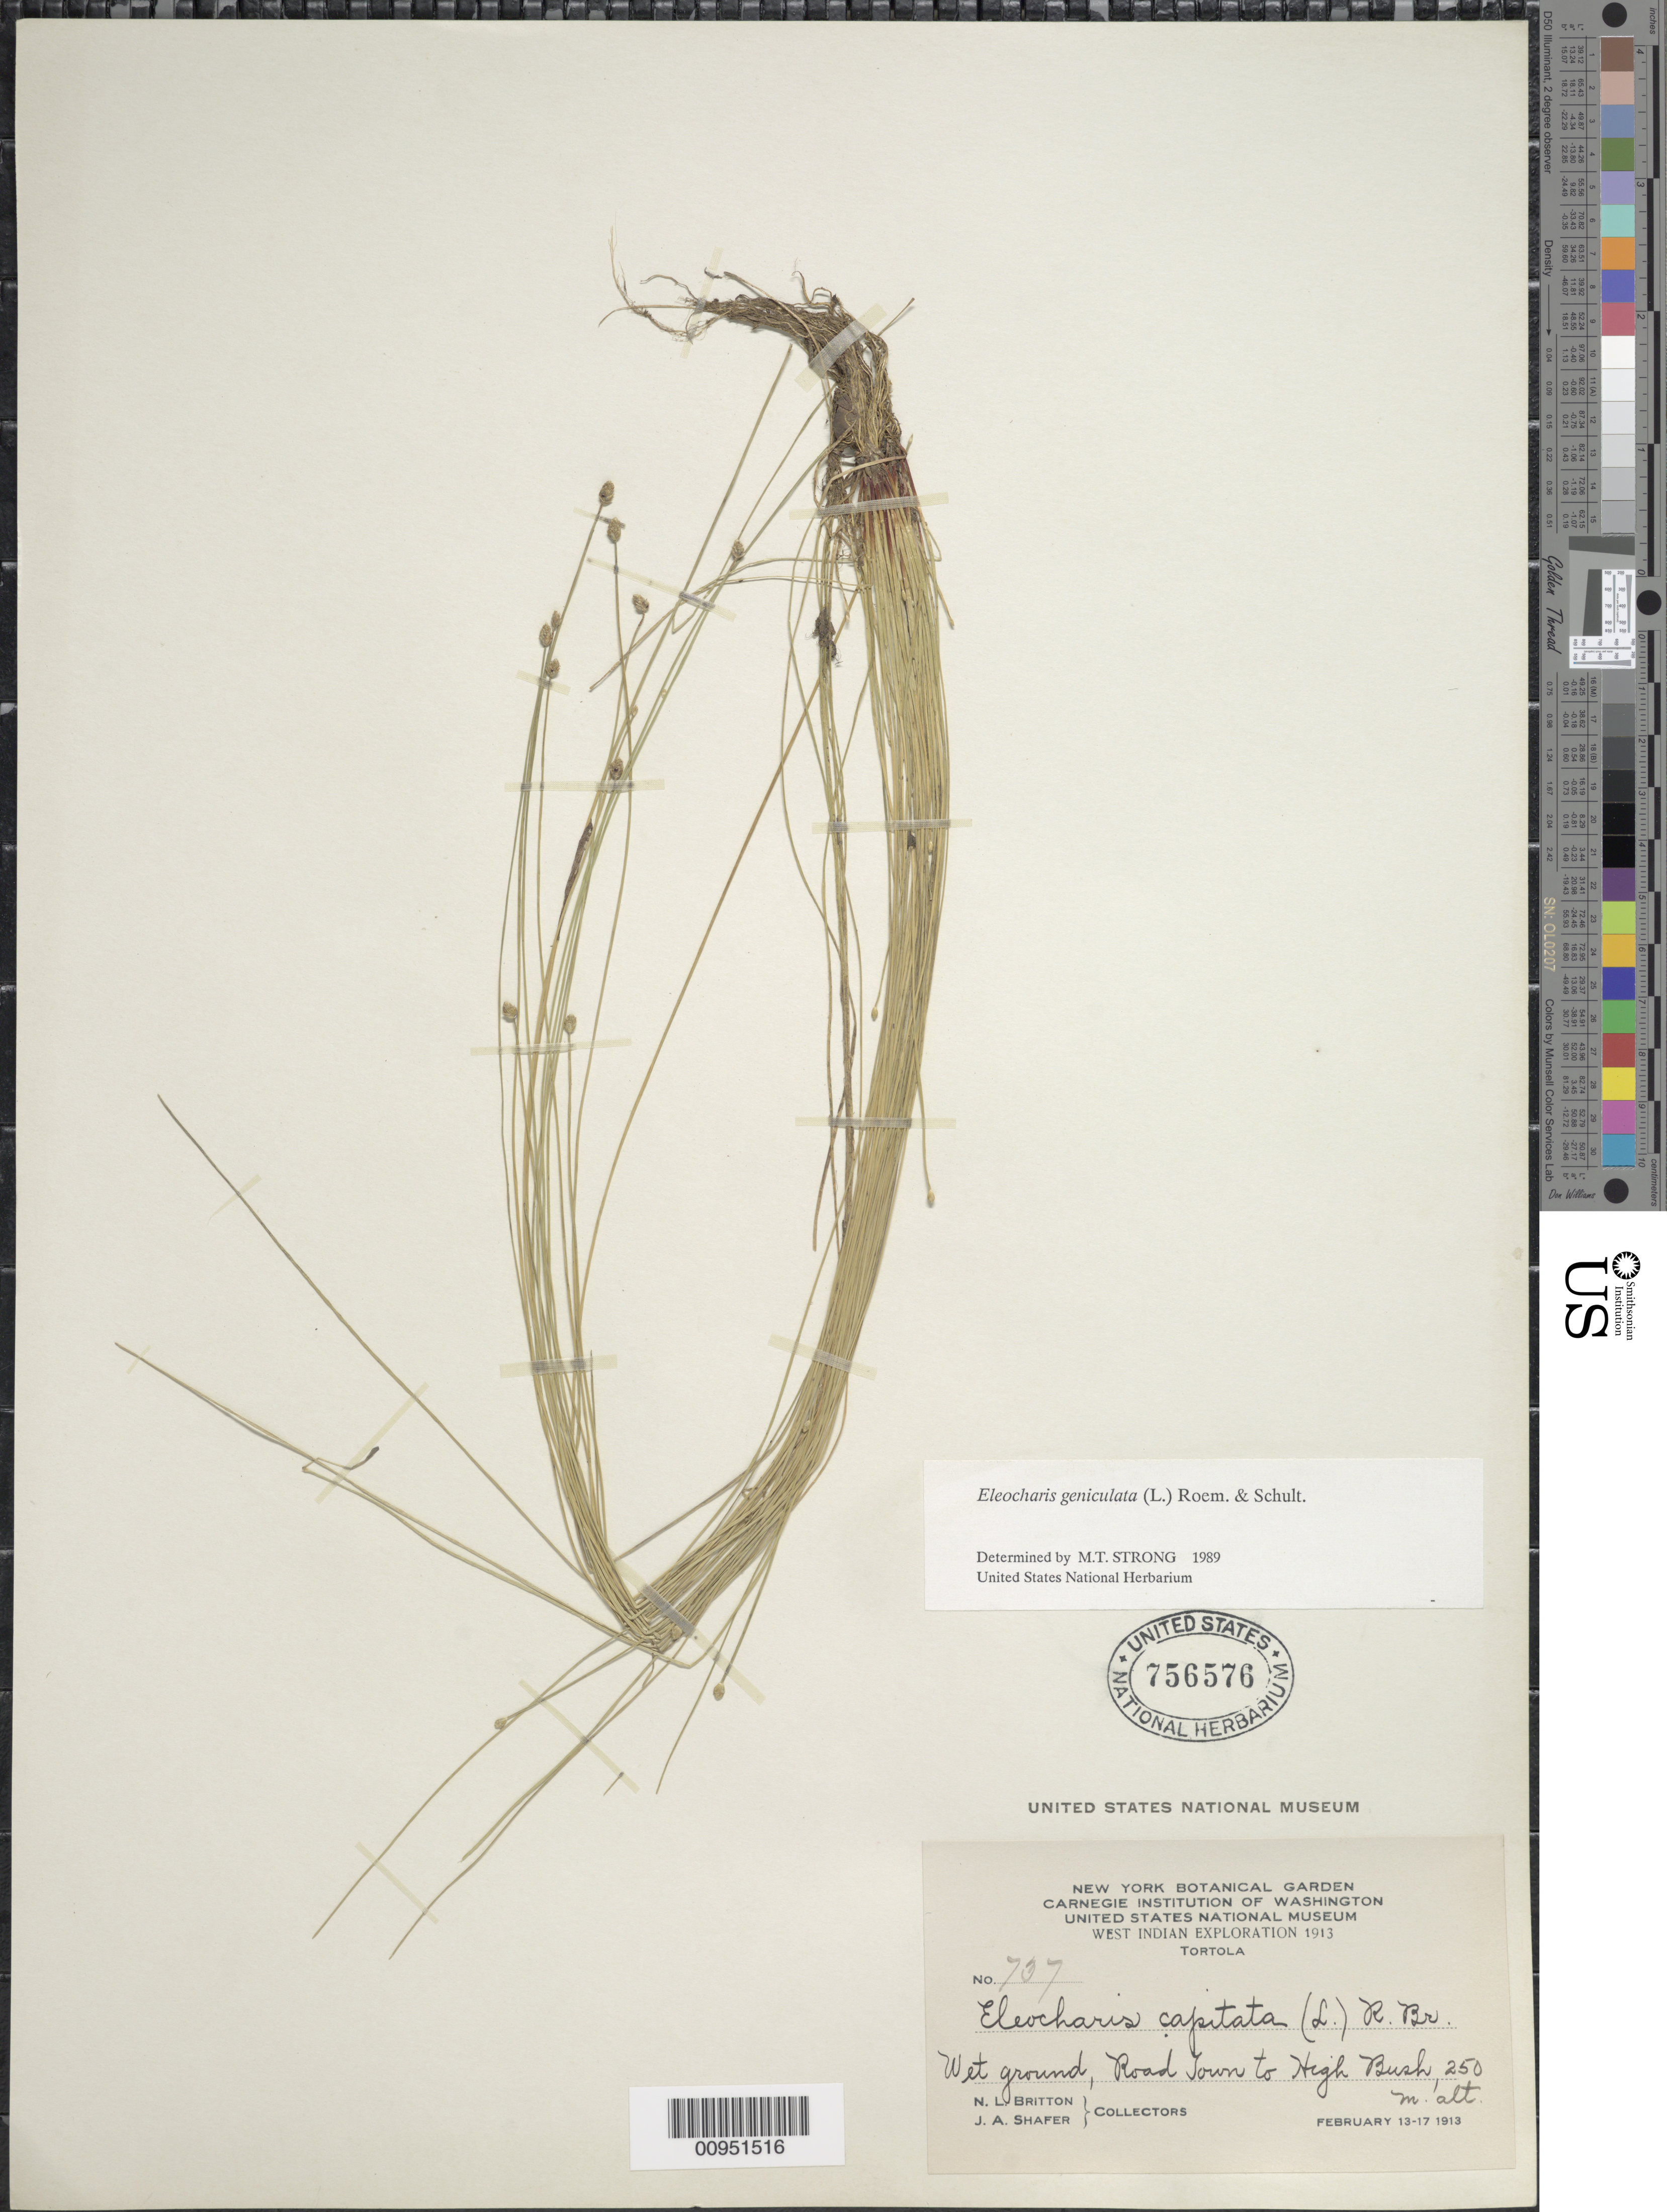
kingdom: Plantae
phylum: Tracheophyta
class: Liliopsida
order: Poales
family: Cyperaceae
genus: Eleocharis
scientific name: Eleocharis geniculata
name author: (L.) Roem. & Schult.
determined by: Strong, M. T., (US), Smithsonian Institution - National Museum of Natural History (UNITED STATES)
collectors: N. Britton & J. A. Shafer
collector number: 737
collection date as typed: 13 Feb 1913 to 17 Feb 1913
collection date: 1913-02-13/1913-02-17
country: British Virgin Islands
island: Tortola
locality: Road Town to Hish Bush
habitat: Wet ground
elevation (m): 250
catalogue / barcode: US 756576